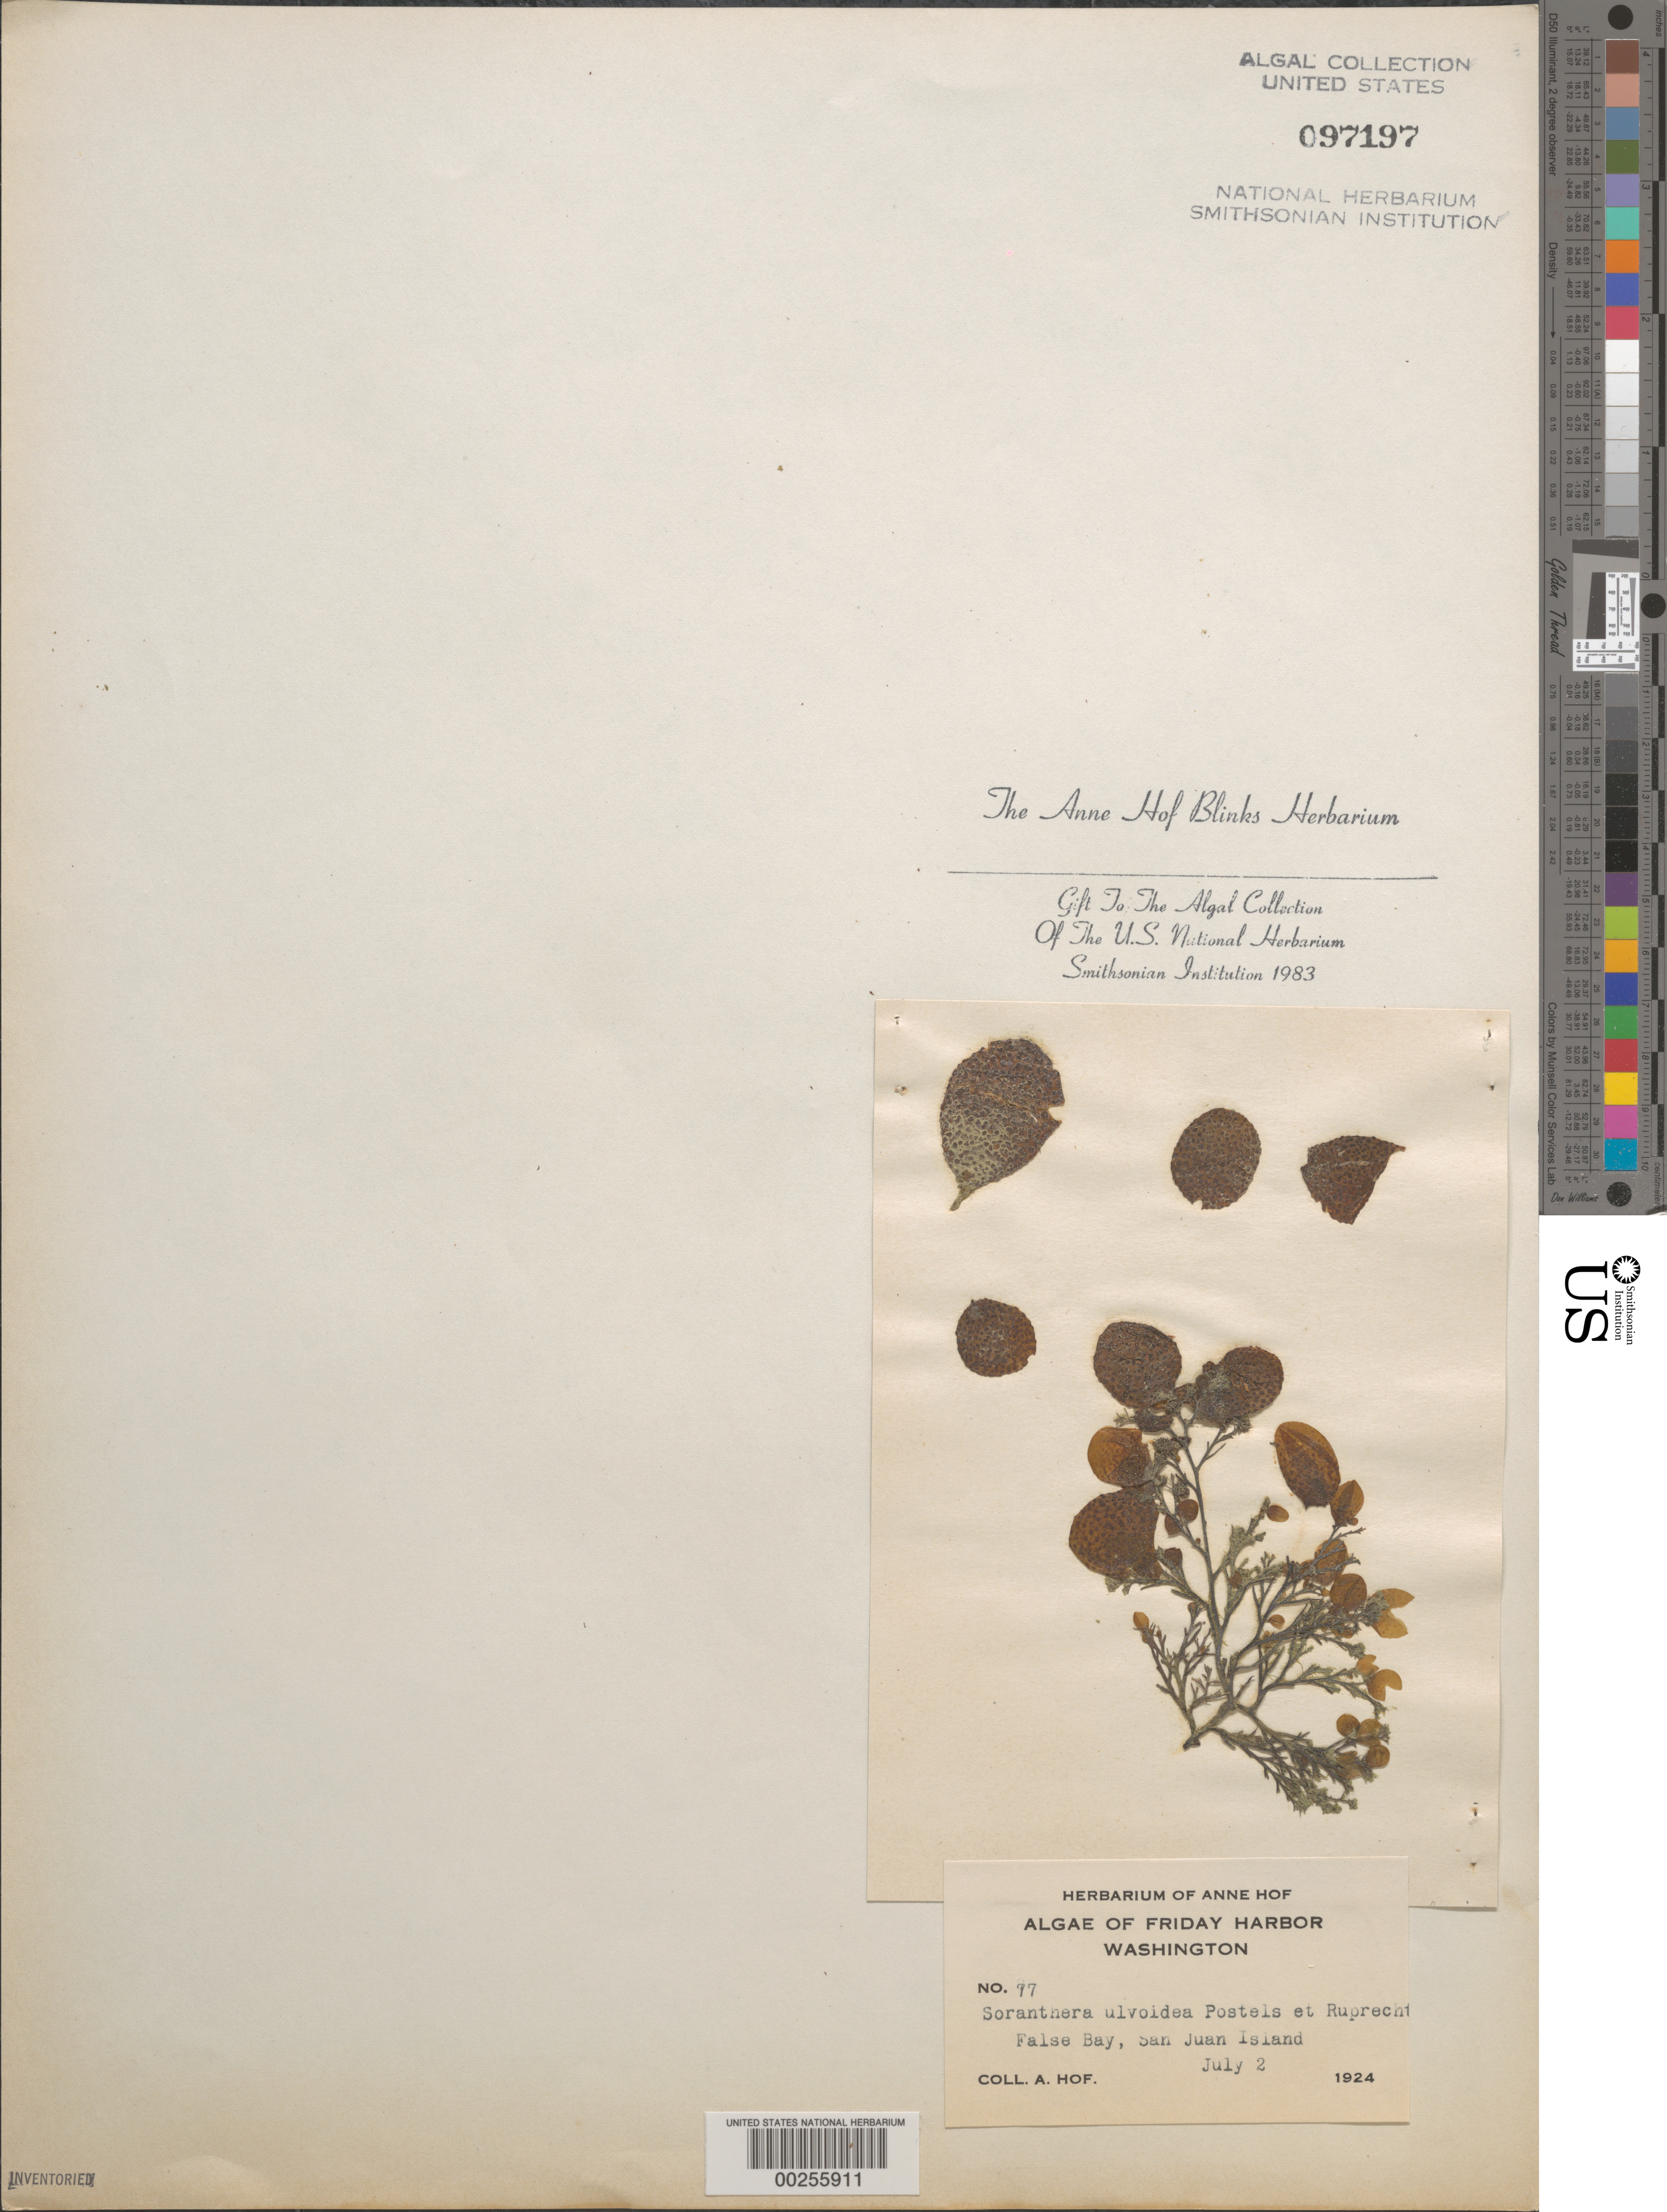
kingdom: Chromista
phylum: Ochrophyta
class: Phaeophyceae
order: Dictyosiphonales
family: Punctariaceae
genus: Soranthera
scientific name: Soranthera ulvoidea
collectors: A. Blinks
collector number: AHB 77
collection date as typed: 02 Jul 1924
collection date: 1924-07-02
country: United States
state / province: Washington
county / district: San Juan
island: San Juan Island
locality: False Bay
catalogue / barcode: US 97197